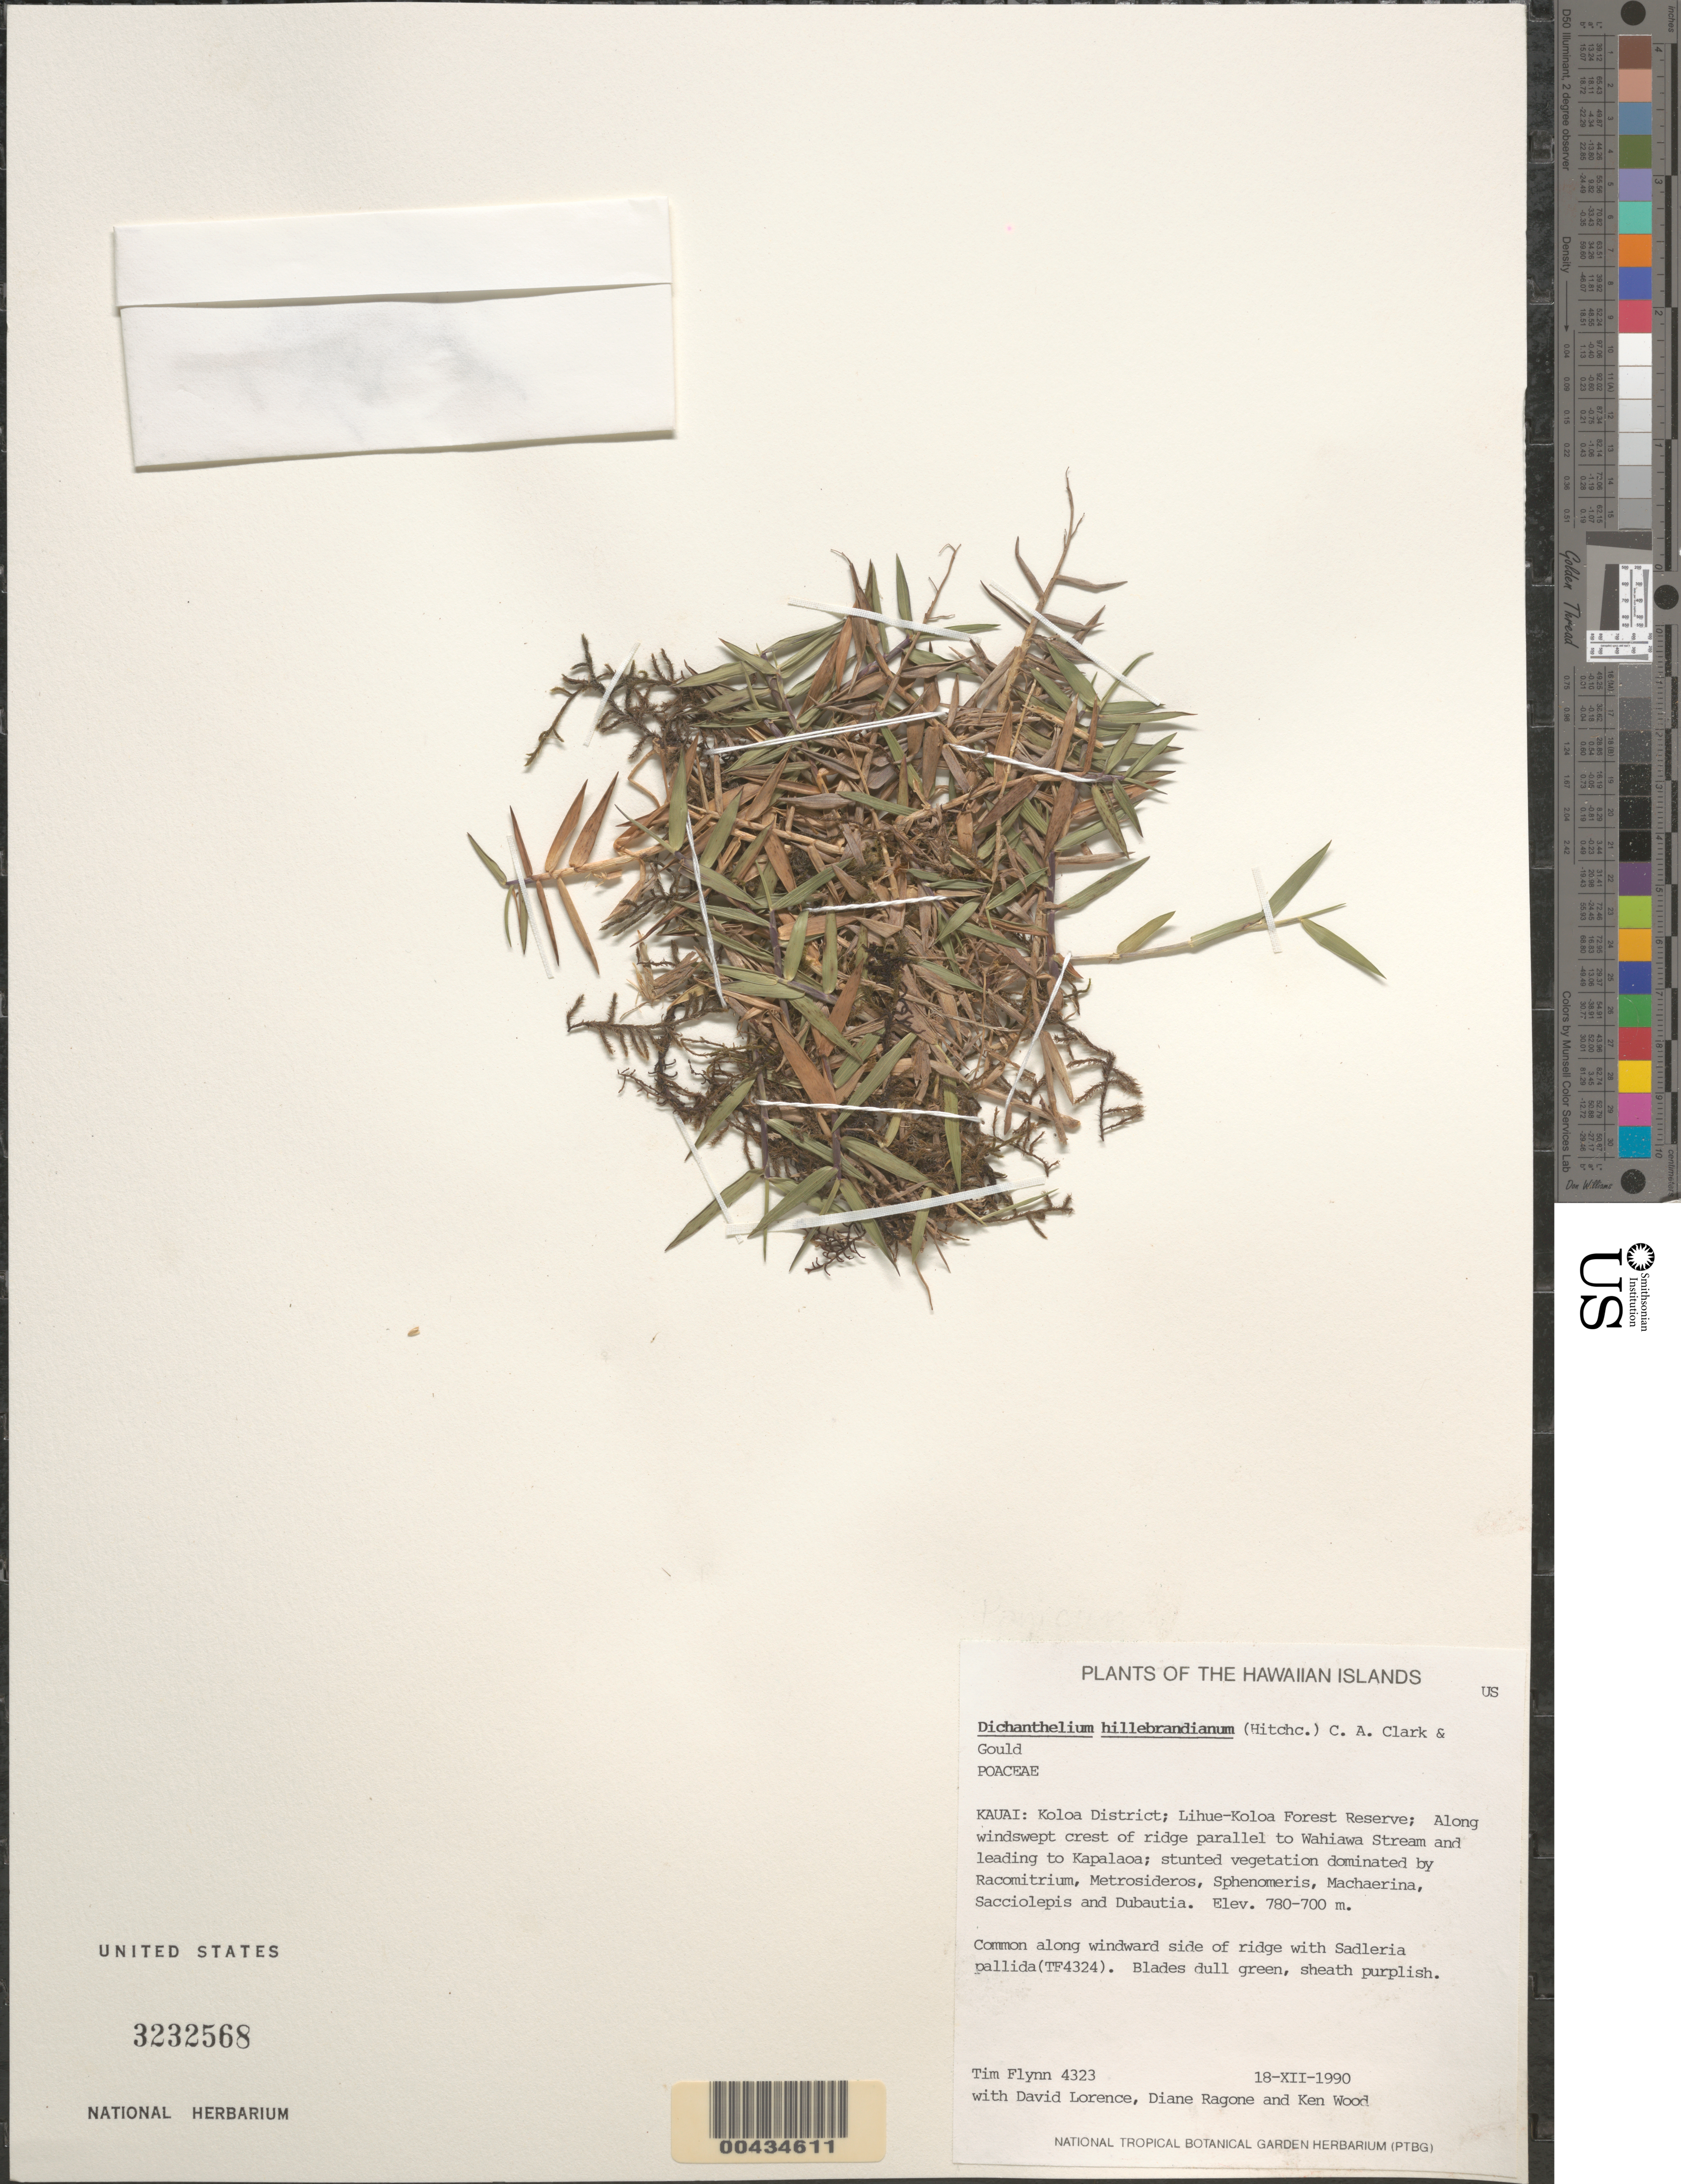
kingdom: Plantae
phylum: Tracheophyta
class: Liliopsida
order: Poales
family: Poaceae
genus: Dichanthelium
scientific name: Dichanthelium hillebrandianum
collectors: T. W. Flynn, D. Lorence, D. Ragone & K. Wood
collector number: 4323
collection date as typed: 18 Dec 1990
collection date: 1990-12-18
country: United States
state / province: Hawaii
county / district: Kauai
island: Kaua'i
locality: Koloa Dist., Lihue-Koloa Forest Res.; along crest of ridge parallel to Wahiawa Stream and leading to Kapalaoa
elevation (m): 780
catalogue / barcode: US 3232568